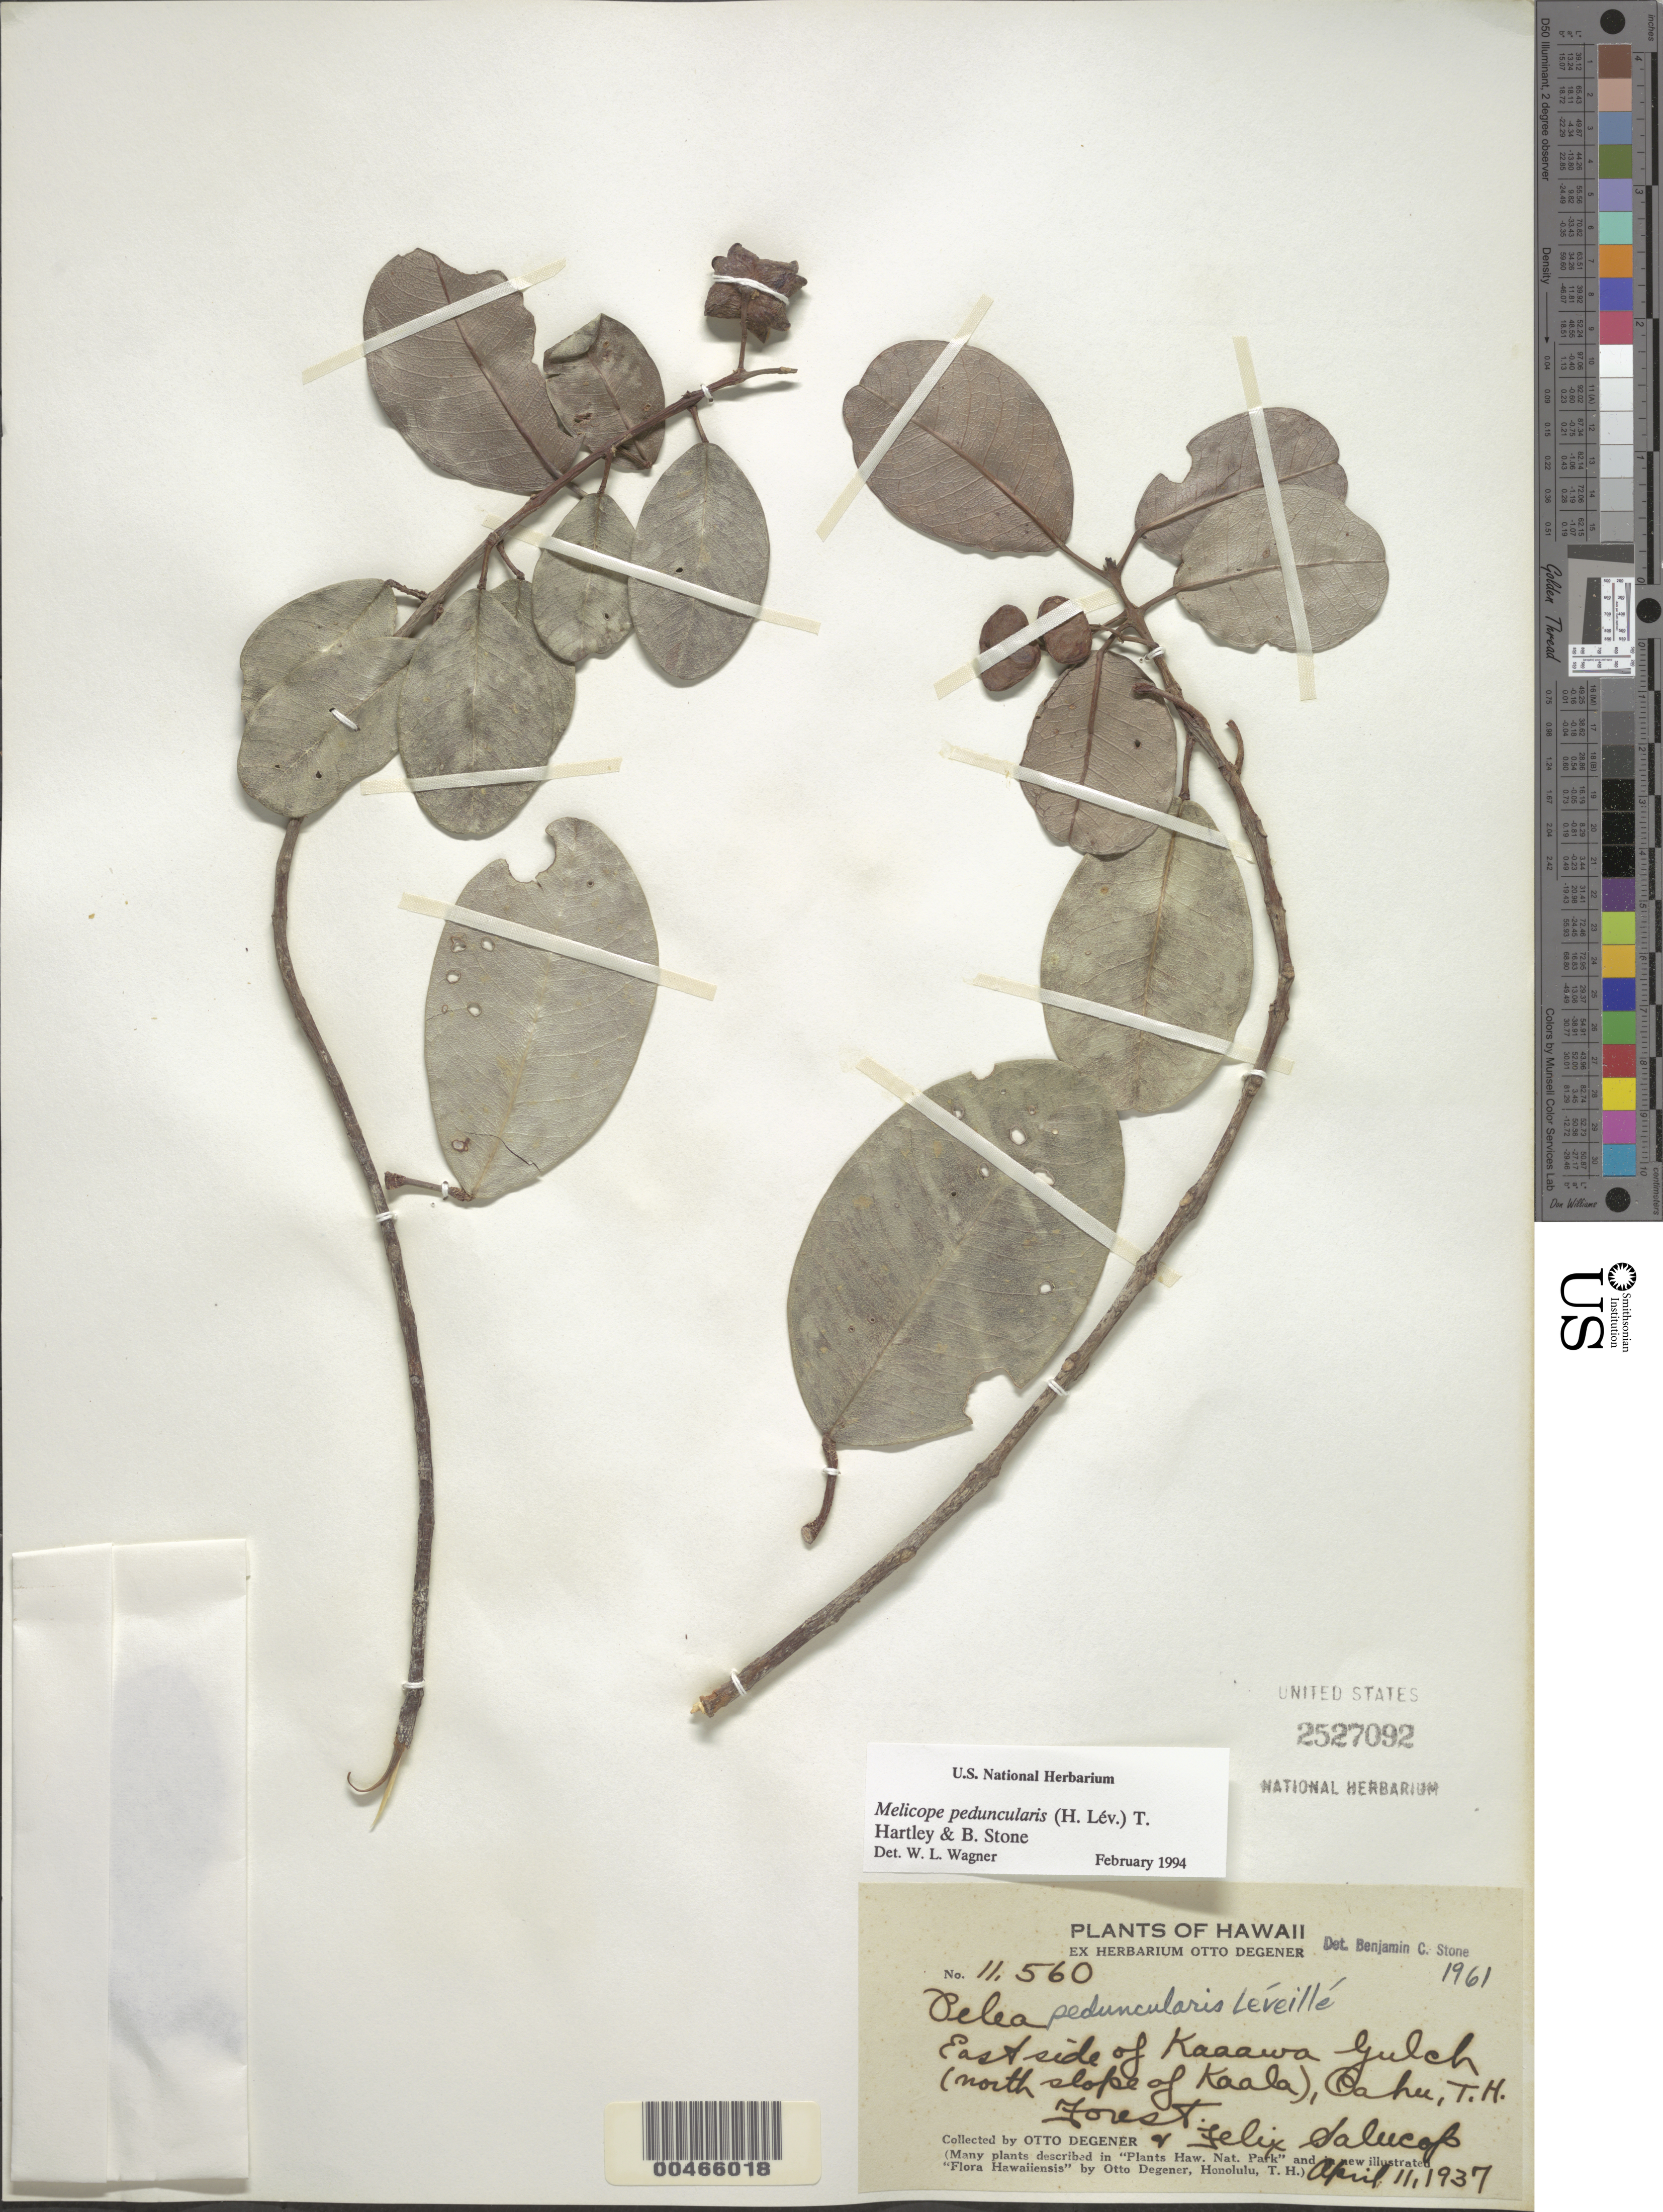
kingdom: Plantae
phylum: Tracheophyta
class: Magnoliopsida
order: Sapindales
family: Rutaceae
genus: Melicope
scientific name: Melicope peduncularis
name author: (H. Lév.) T.G. Hartley & B.C. Stone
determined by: Wagner, W. L., (BOT), Smithsonian Institution - National Museum of Natural History (UNITED STATES)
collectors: O. Degener & F. Salucop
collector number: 11560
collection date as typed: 11 Apr 1937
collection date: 1937-04-11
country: United States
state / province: Hawaii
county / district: Honolulu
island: Oahu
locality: E side of Kaaawa Gulch(N slope of Kaala)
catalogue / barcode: US 2527092